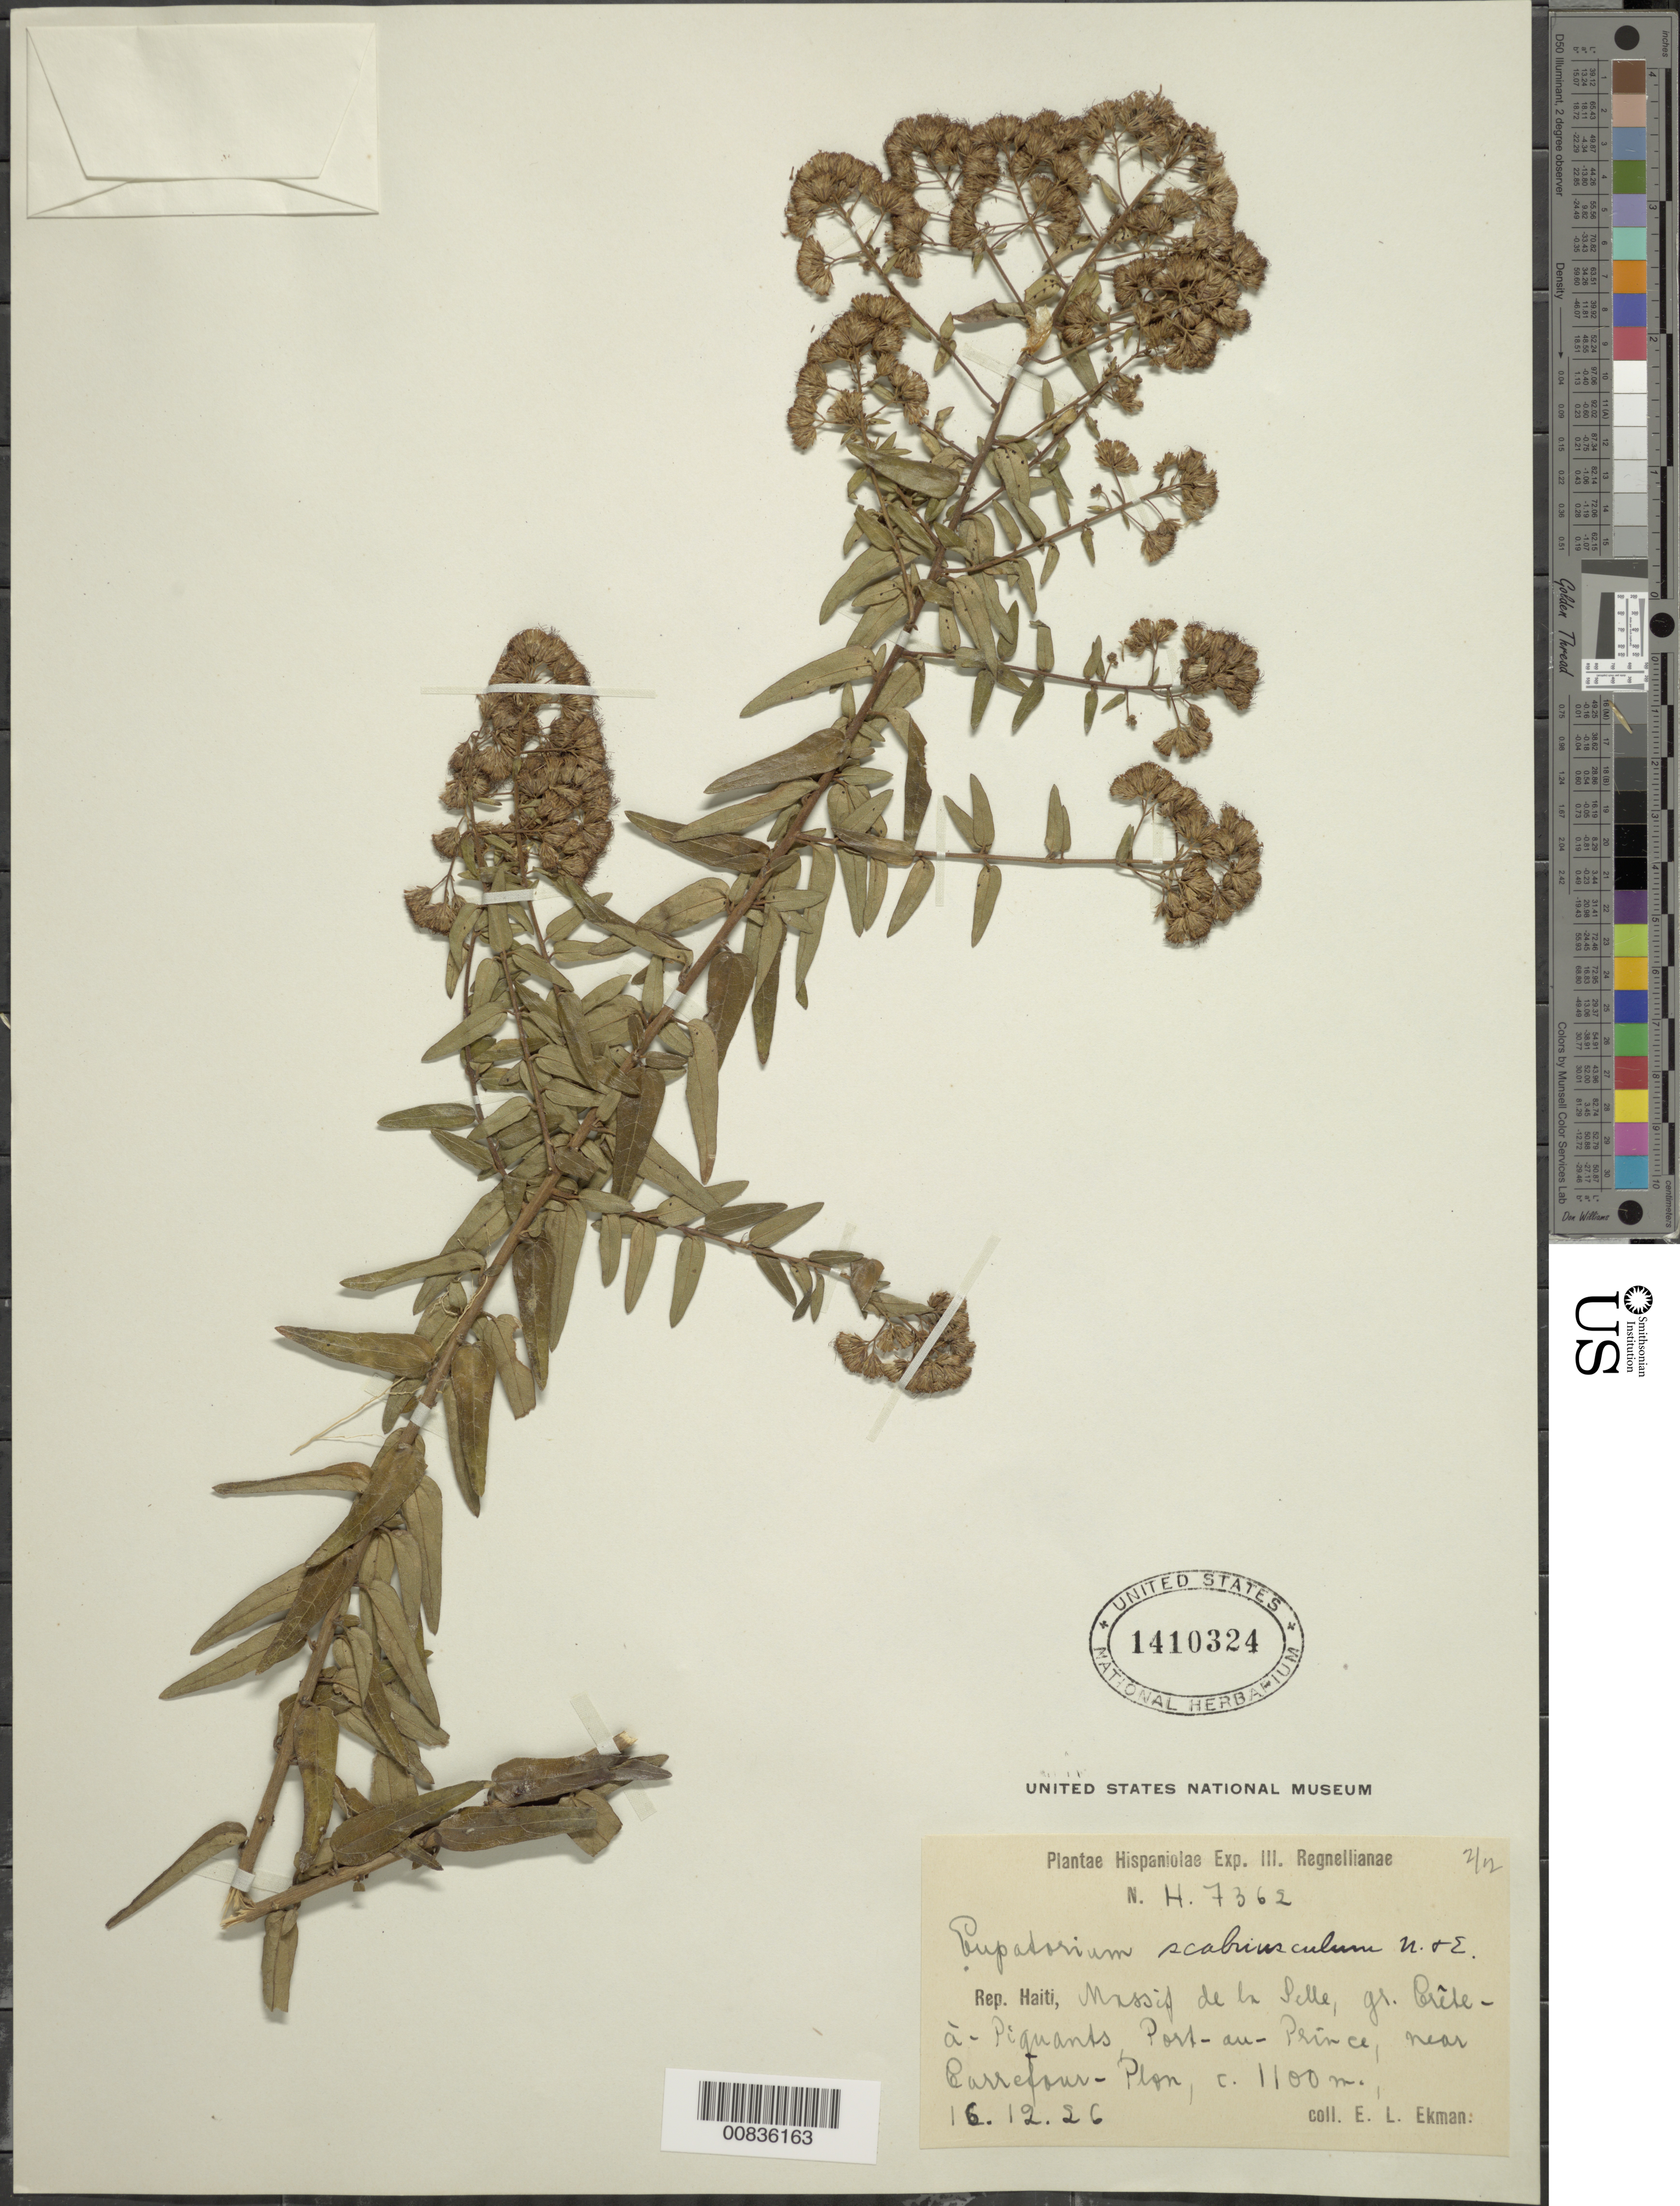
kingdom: Plantae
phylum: Tracheophyta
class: Magnoliopsida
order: Asterales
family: Asteraceae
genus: Koanophyllon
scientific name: Koanophyllon scabriusculum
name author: (Urb. & Ekman) R.M. King & H. Rob.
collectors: E. L. Ekman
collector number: H 7362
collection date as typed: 16 Dec 1926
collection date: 1926-12-16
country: Haiti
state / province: Ouest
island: Hispaniola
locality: Massif de la Selle, group Crête-à-Piquants, Port-au-Prince, near Carrefour-Plon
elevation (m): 1100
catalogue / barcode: US 1410324